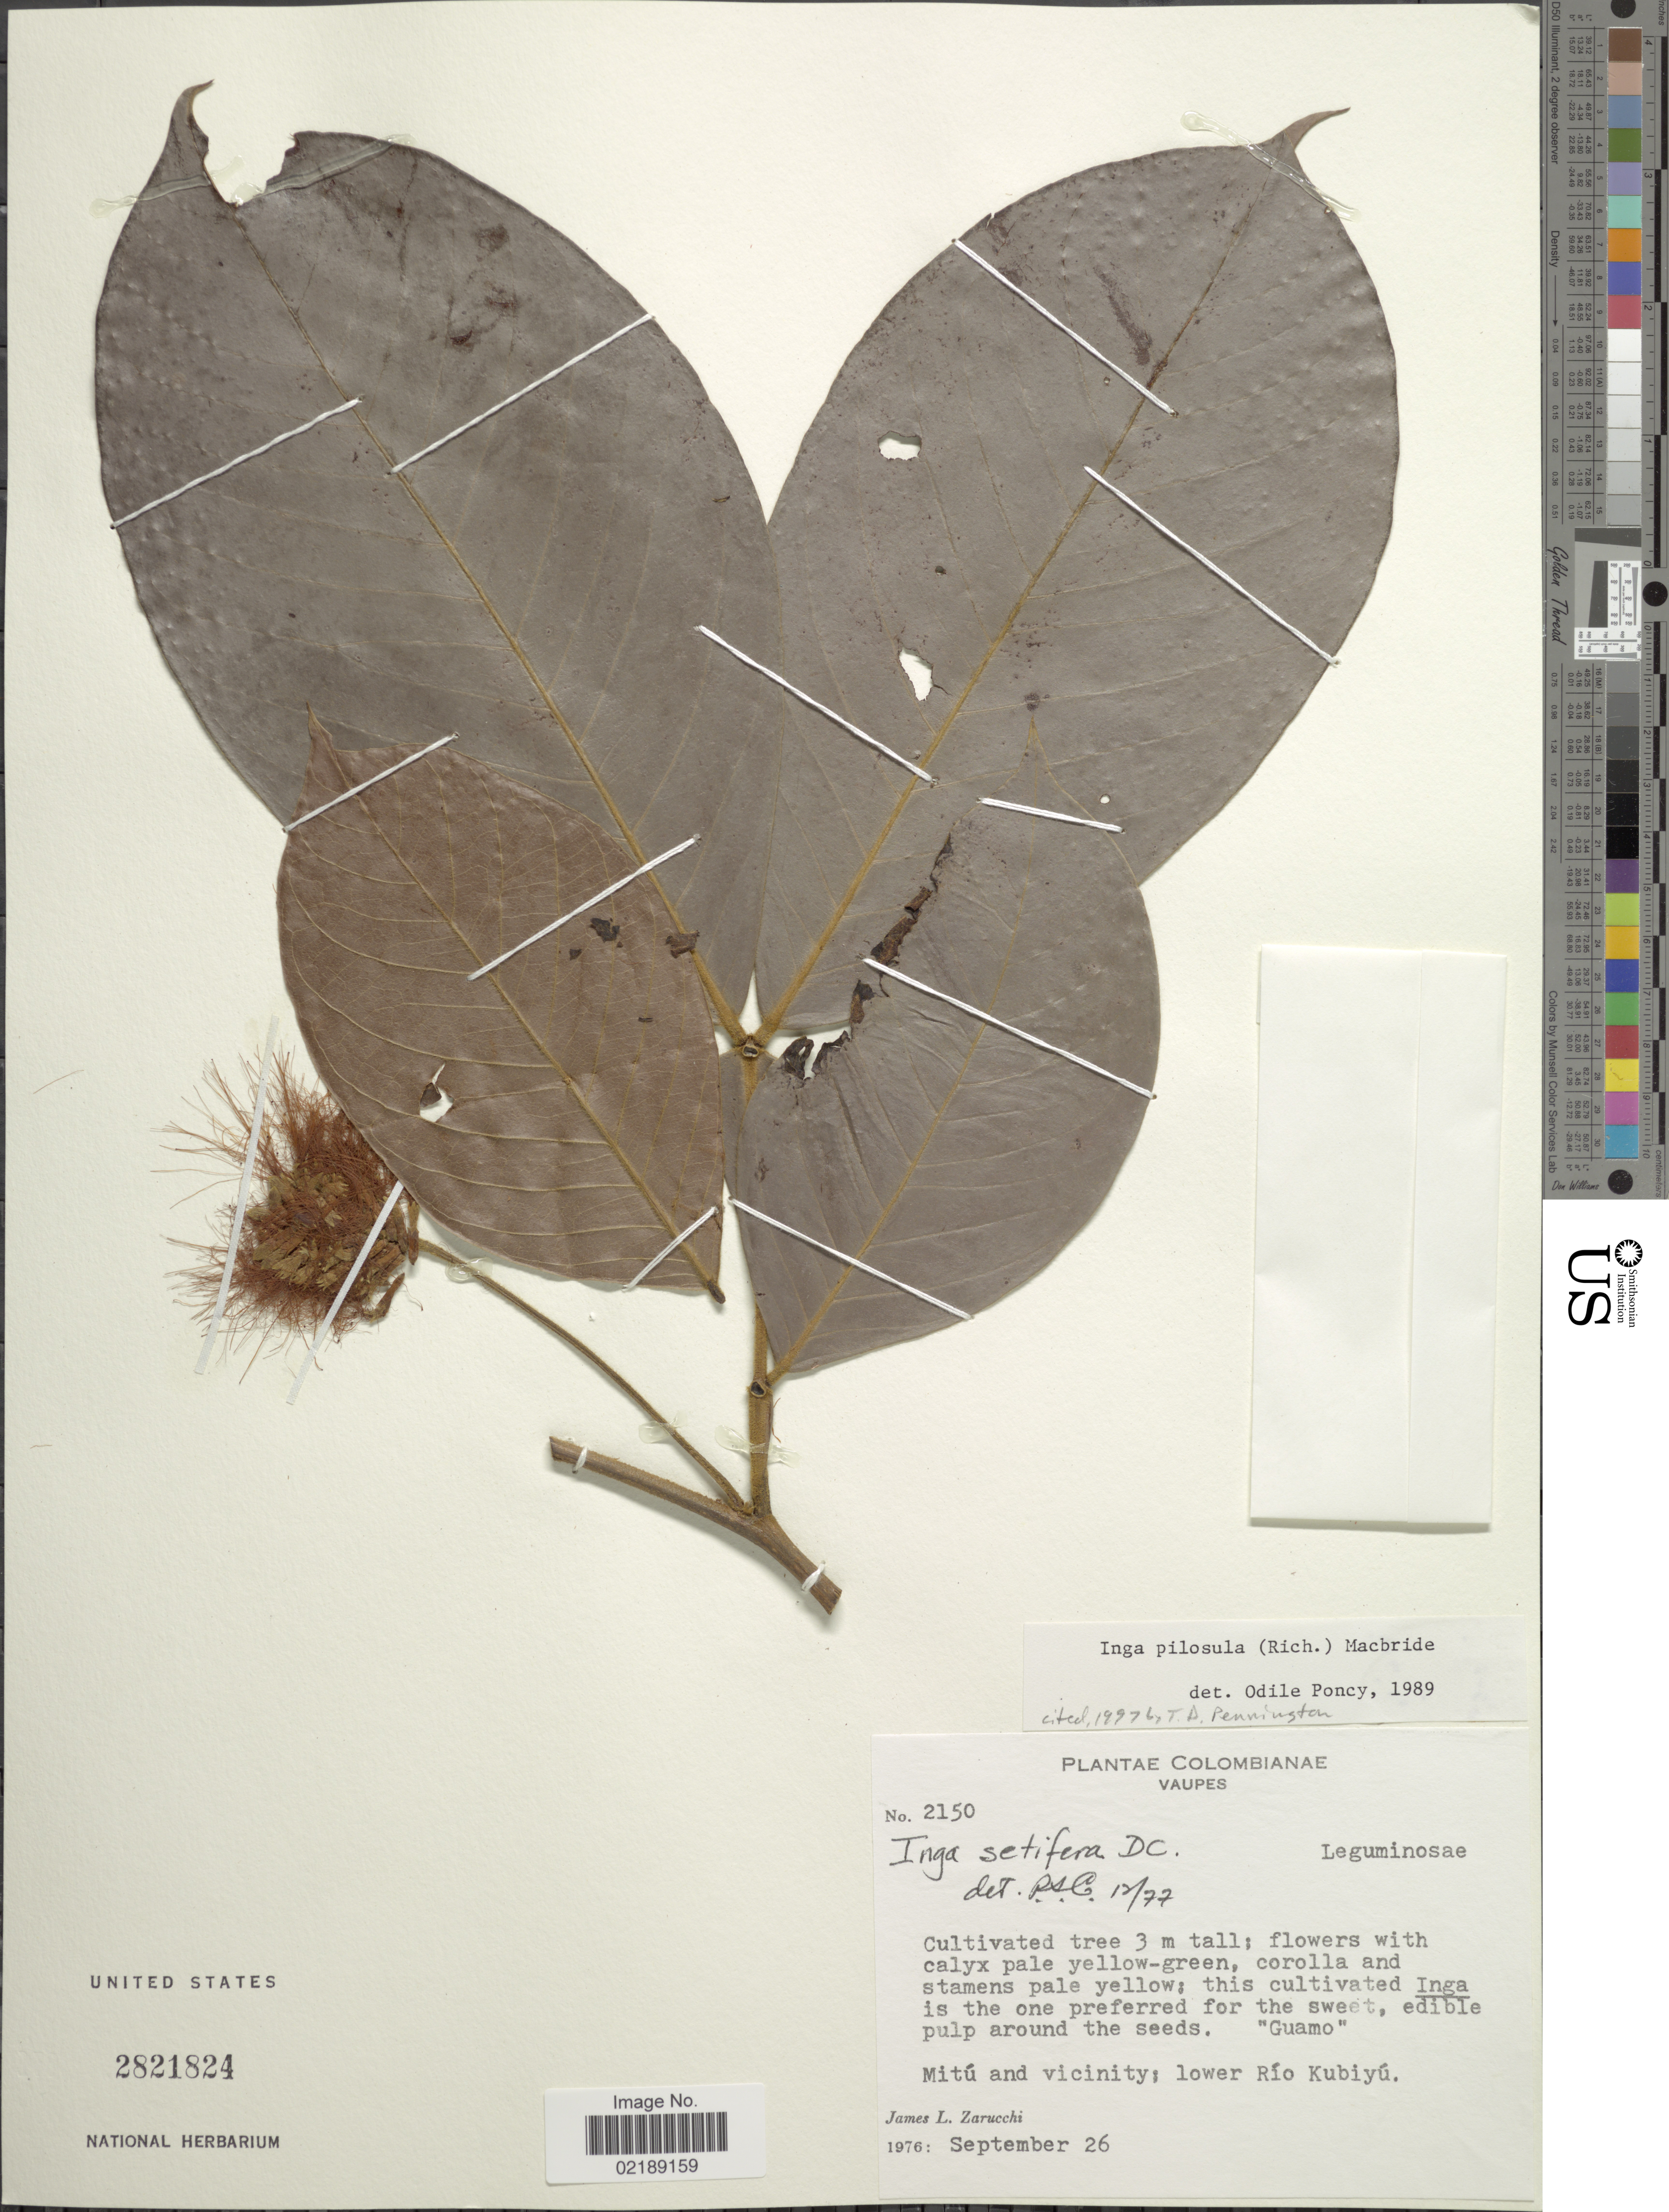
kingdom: Plantae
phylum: Tracheophyta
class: Magnoliopsida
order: Fabales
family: Fabaceae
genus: Inga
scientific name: Inga pilosula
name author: (Rich.) J.F. Macbr.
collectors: J. L. Zarucchi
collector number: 2150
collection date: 1976-09-26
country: Colombia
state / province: Vaupés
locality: Mitu and Vicinity, lower Rio Kubiyu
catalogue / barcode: US 2821824